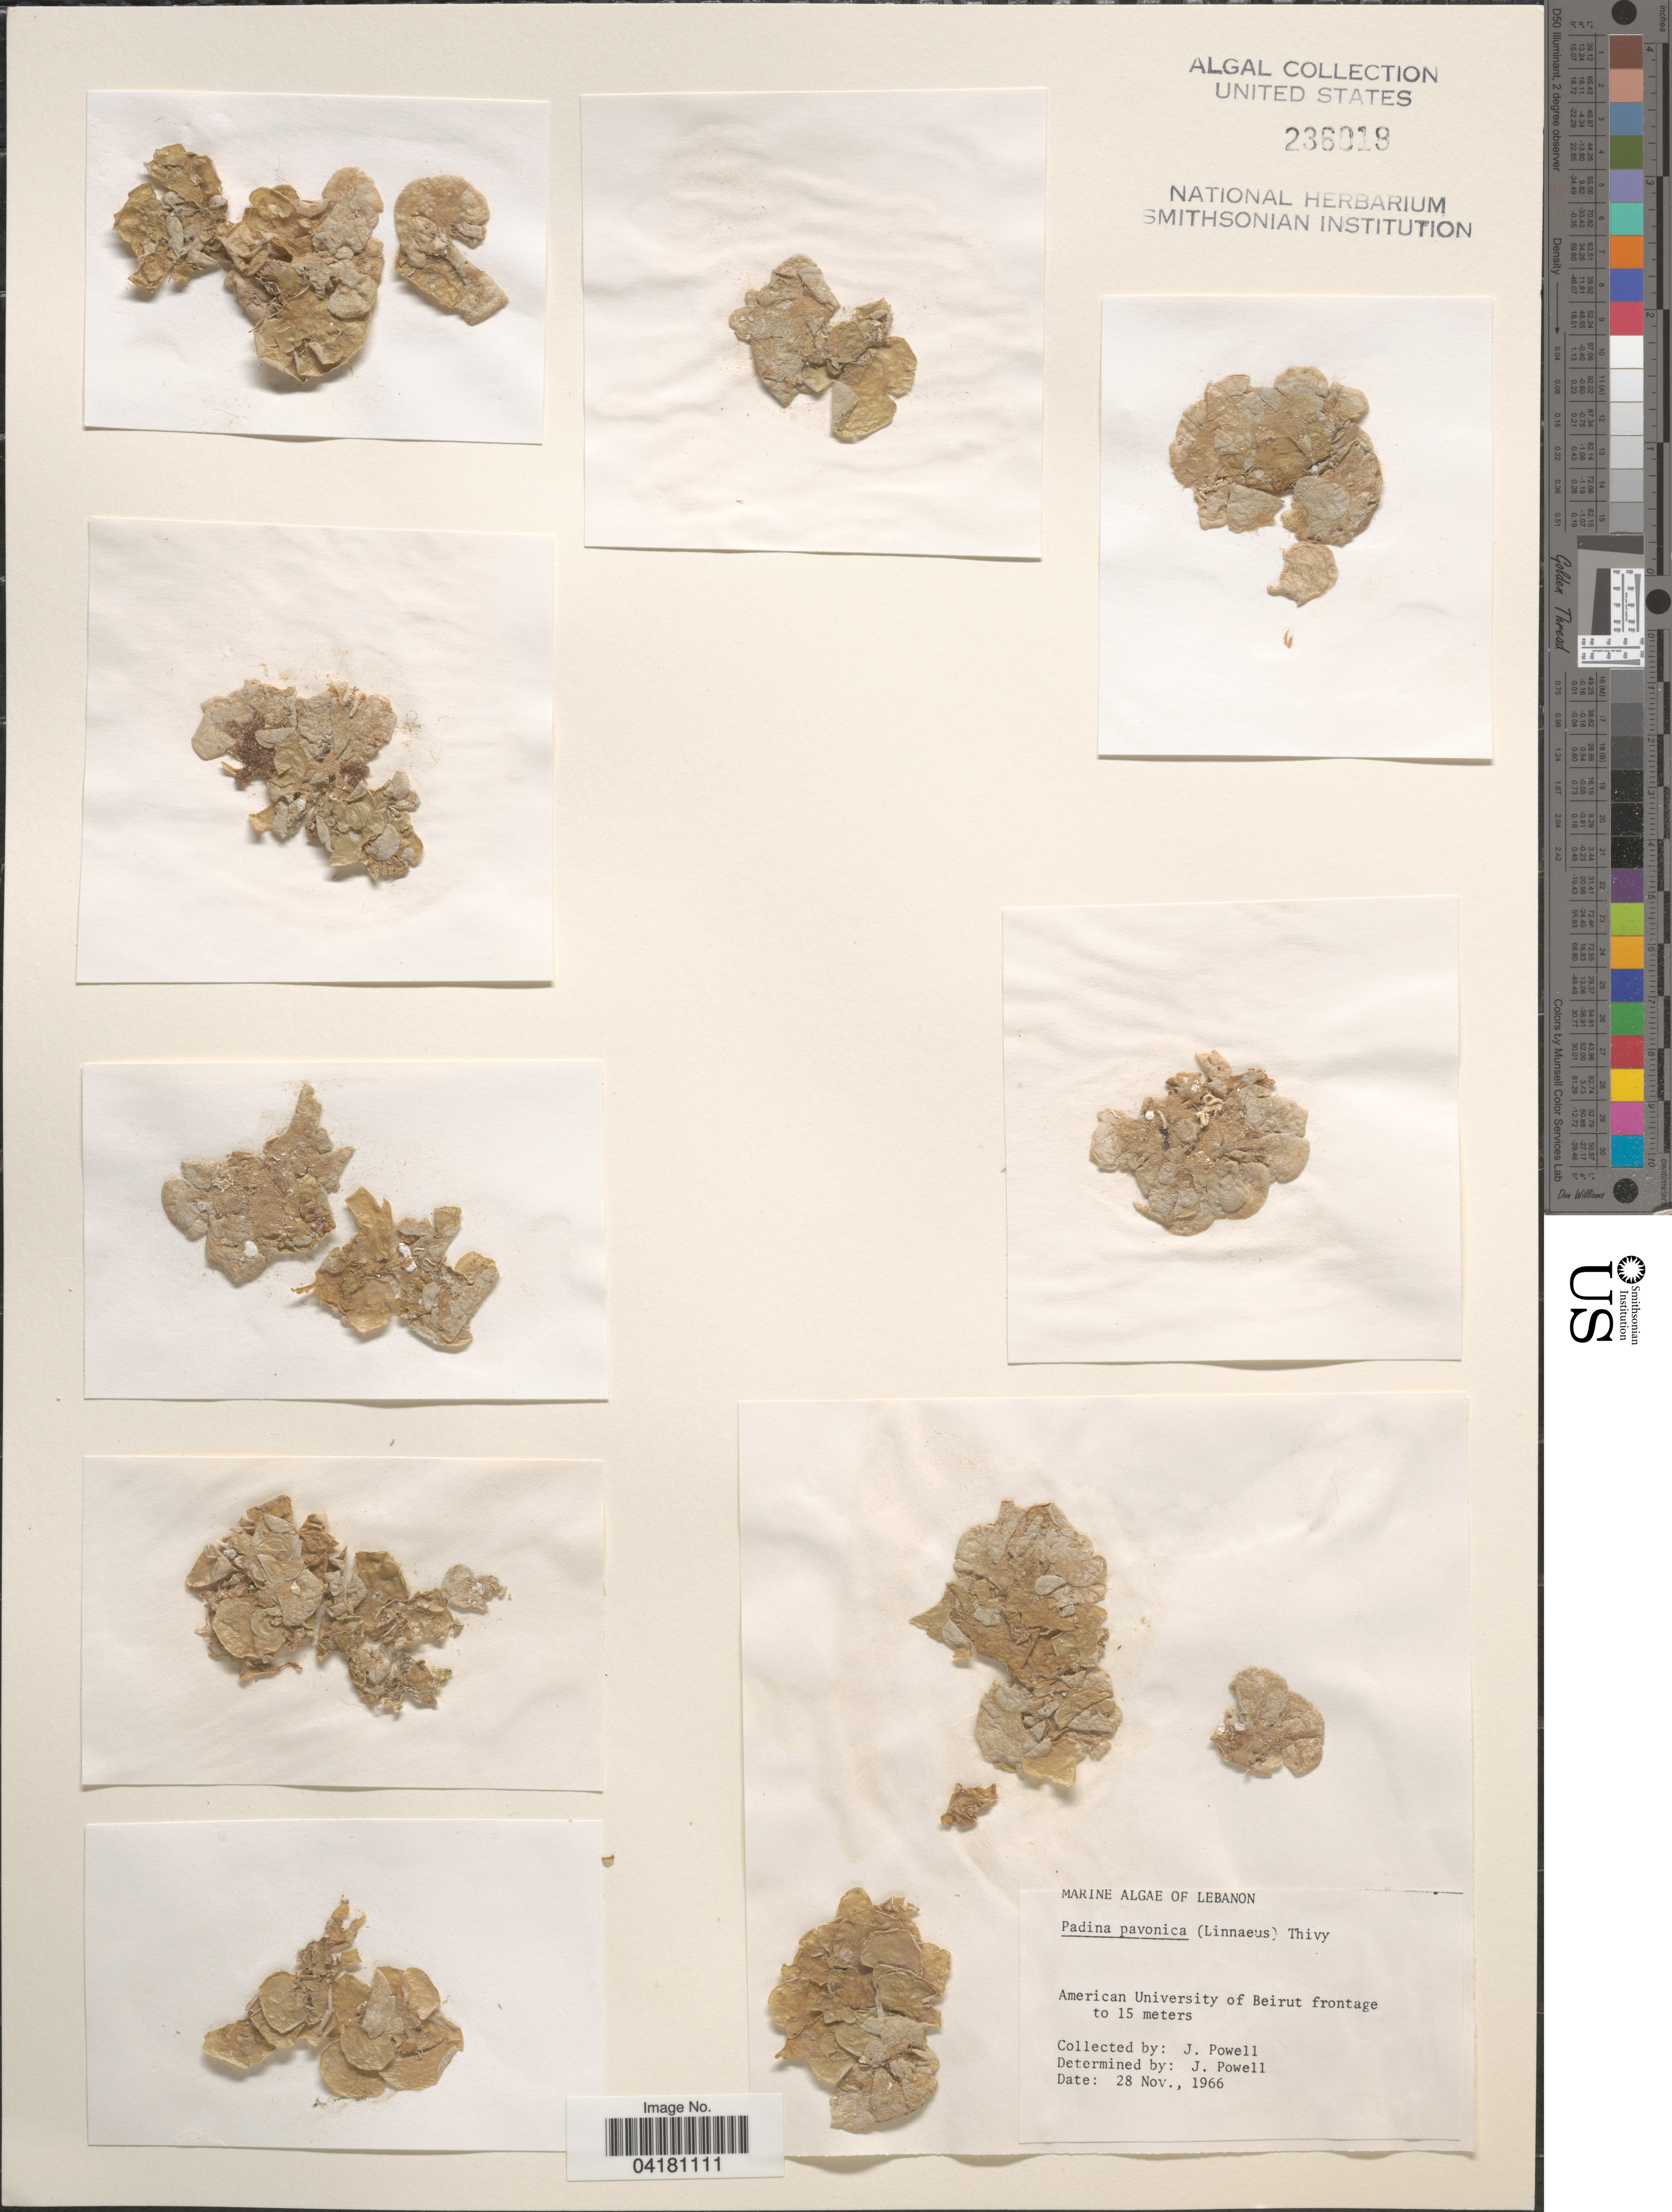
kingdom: Chromista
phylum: Ochrophyta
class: Phaeophyceae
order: Dictyotales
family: Dictyotaceae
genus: Padina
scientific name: Padina pavonica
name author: (L.) Thivy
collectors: J. Powell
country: Lebanon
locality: American University of Beirut frontage to 15 meters.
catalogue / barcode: US 236019